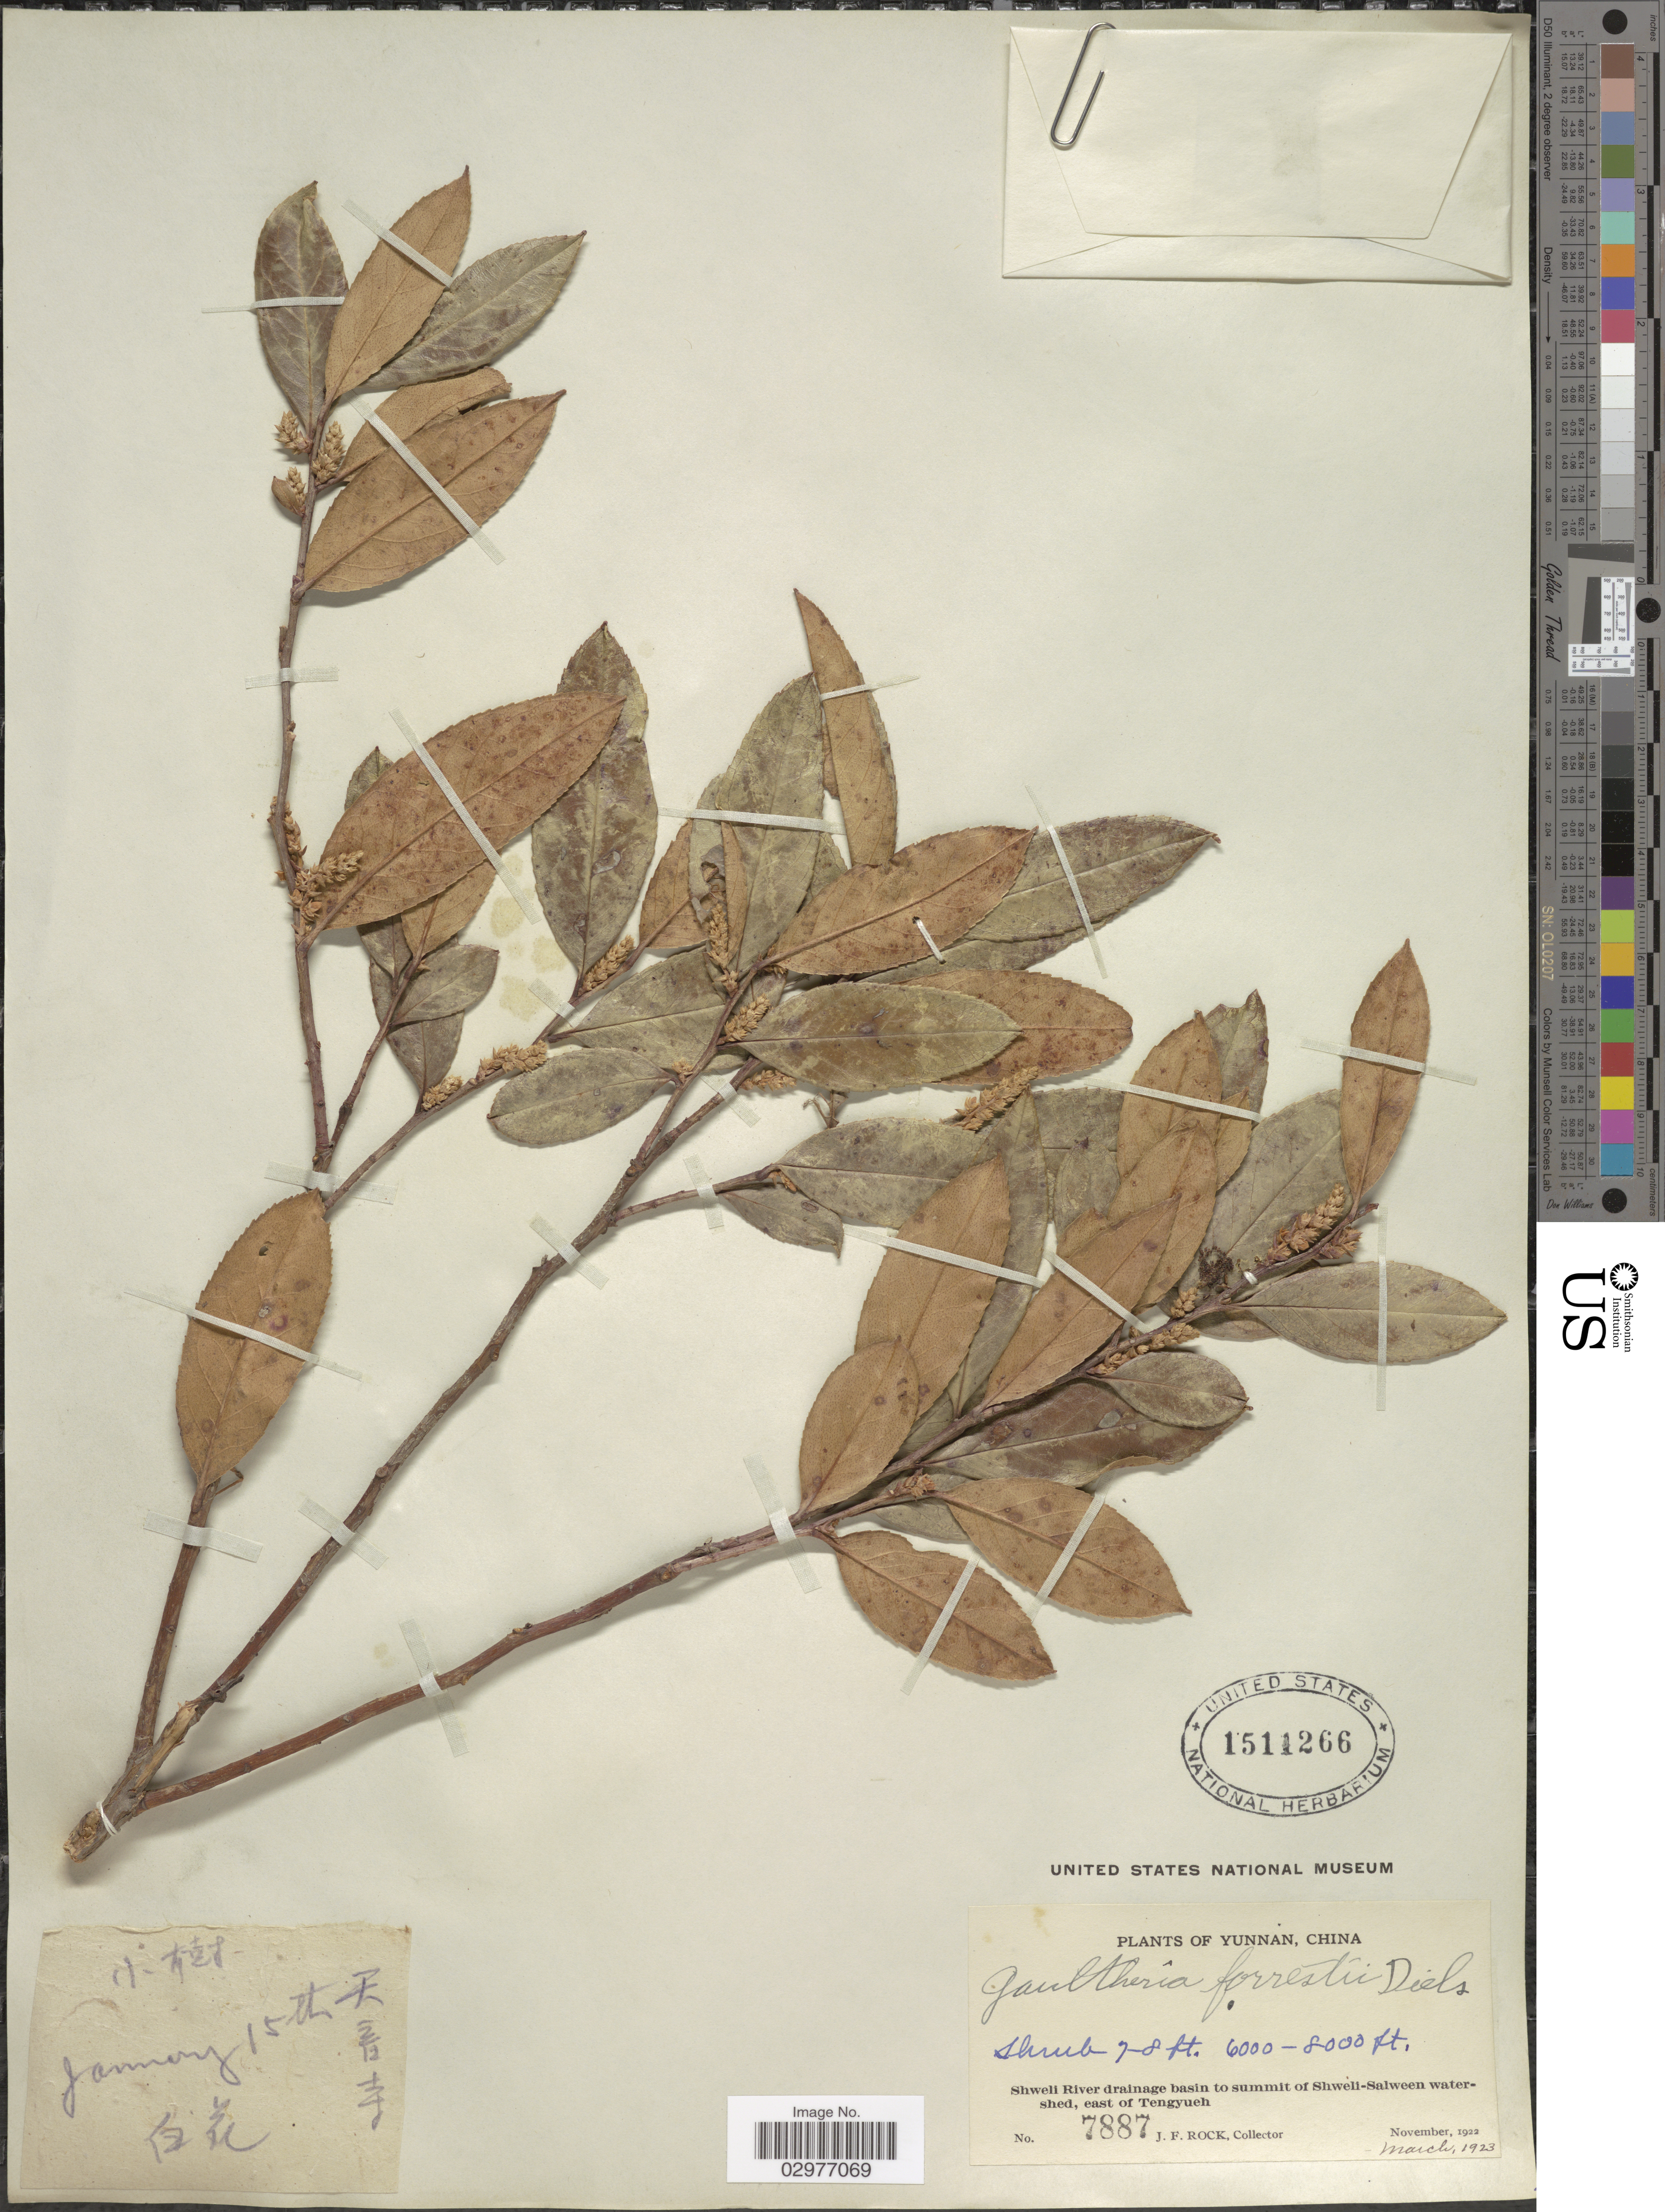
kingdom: Plantae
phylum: Tracheophyta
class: Magnoliopsida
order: Ericales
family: Ericaceae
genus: Gaultheria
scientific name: Gaultheria forrestii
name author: Diels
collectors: J. Rock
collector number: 7887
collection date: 1923-01-15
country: China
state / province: Yunnan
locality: Shweli River drainage basin to summit of Shweli-Salween watershed, east of Tengyueh.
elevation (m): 1829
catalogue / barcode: US 1511266